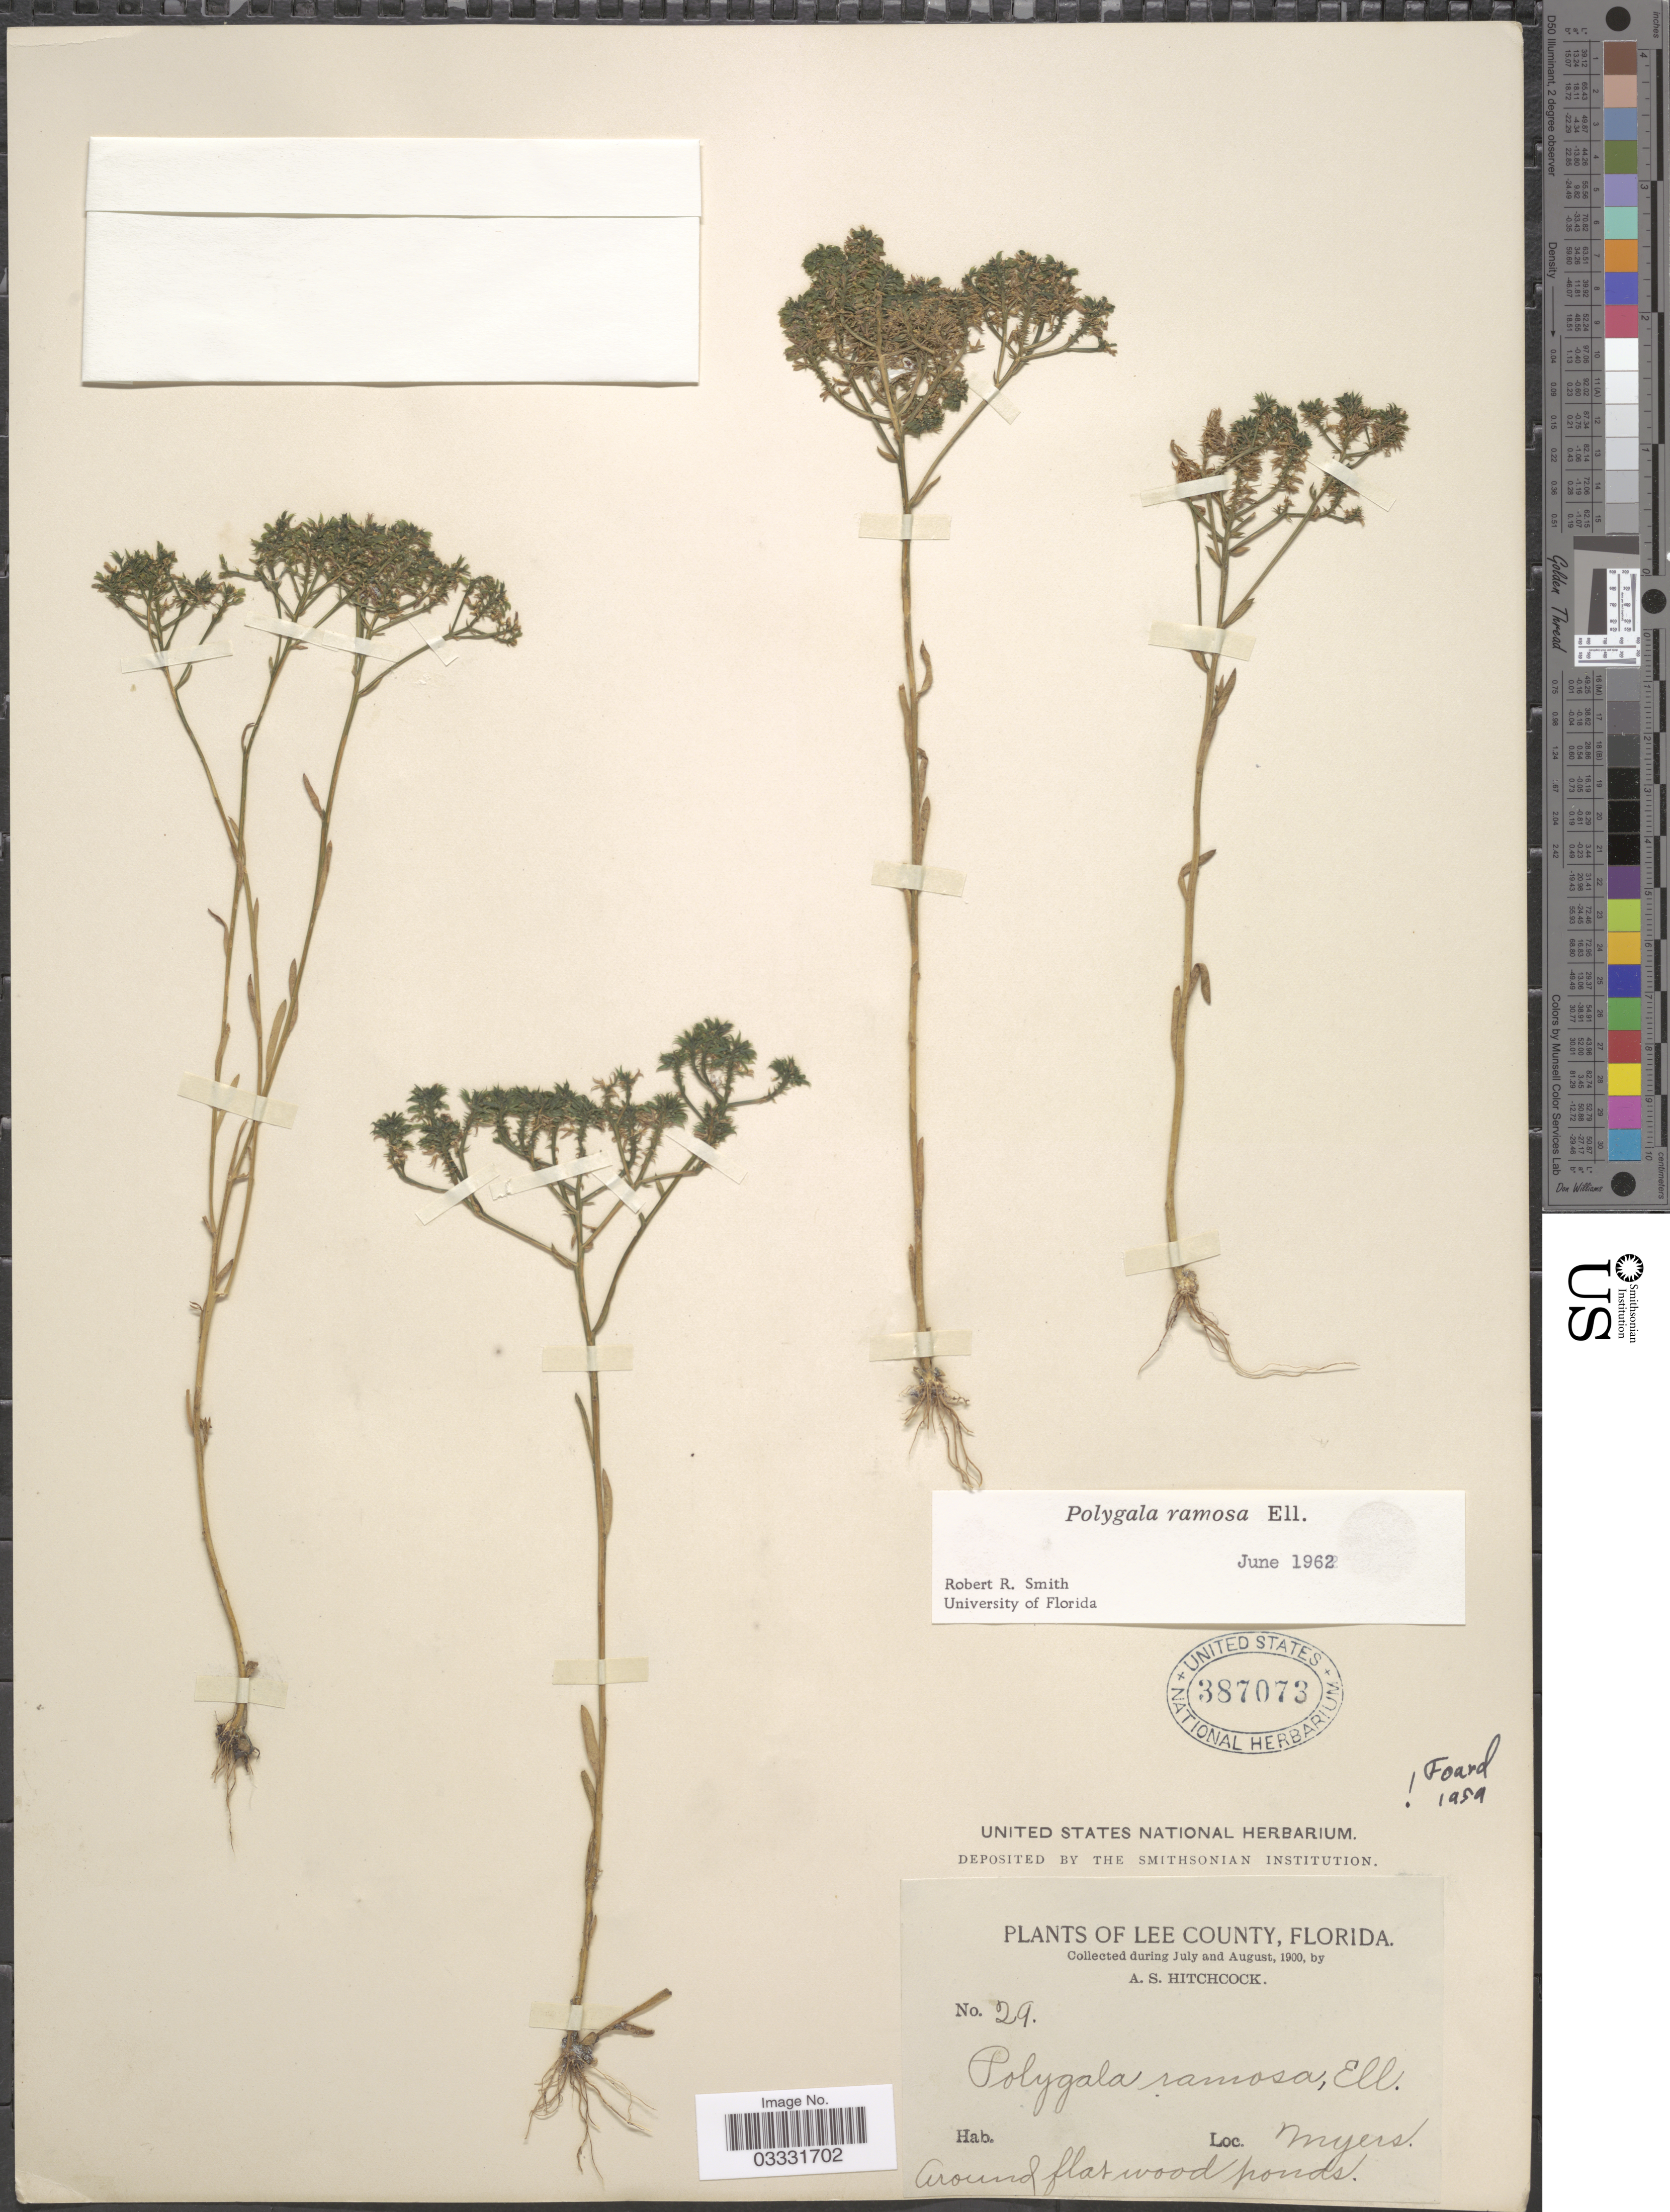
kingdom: Plantae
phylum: Tracheophyta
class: Magnoliopsida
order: Fabales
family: Polygalaceae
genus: Polygala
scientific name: Polygala ramosa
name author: Elliott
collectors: A. S. Hitchcock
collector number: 29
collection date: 1900-07/1900-08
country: United States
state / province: Florida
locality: Lee County. Myers.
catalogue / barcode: US 387073